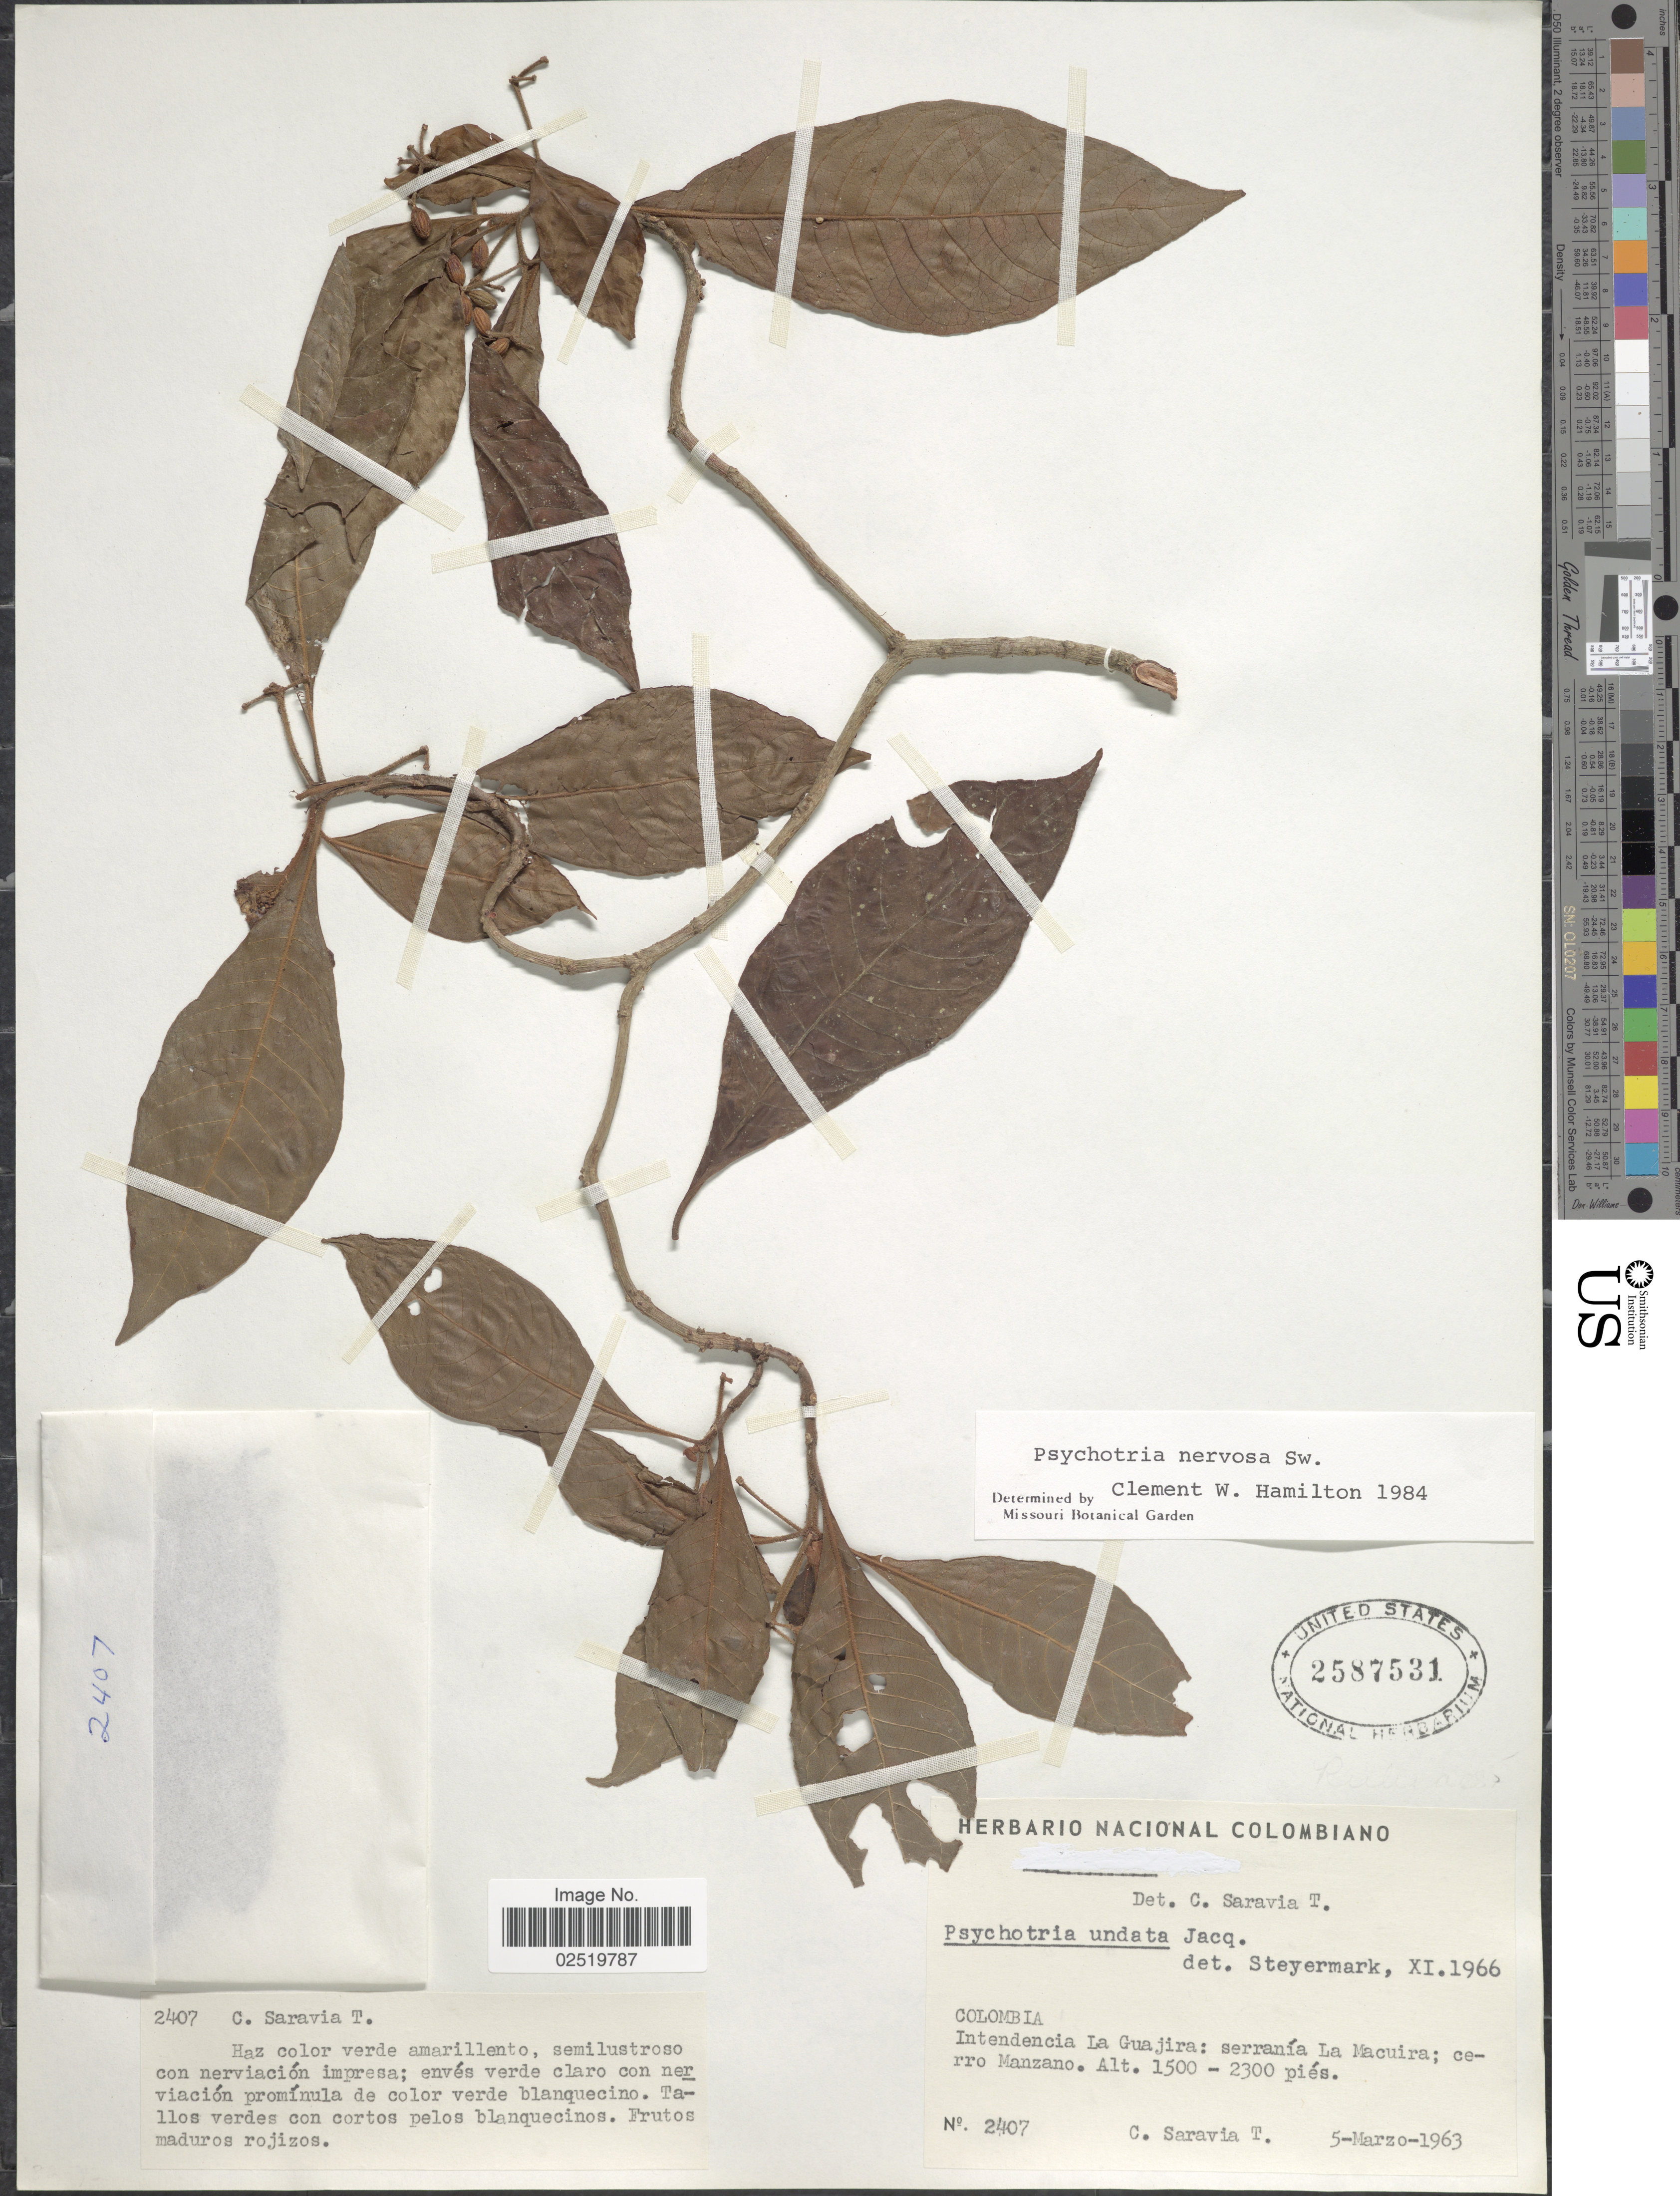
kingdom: Plantae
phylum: Tracheophyta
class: Magnoliopsida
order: Gentianales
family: Rubiaceae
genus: Psychotria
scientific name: Psychotria nervosa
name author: Sw.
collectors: C. Saravia T.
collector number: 2407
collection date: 1963-03-05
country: Colombia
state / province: La Guajira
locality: Serrania La Macuira; Cerro Manzano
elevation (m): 457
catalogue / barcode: US 2587531